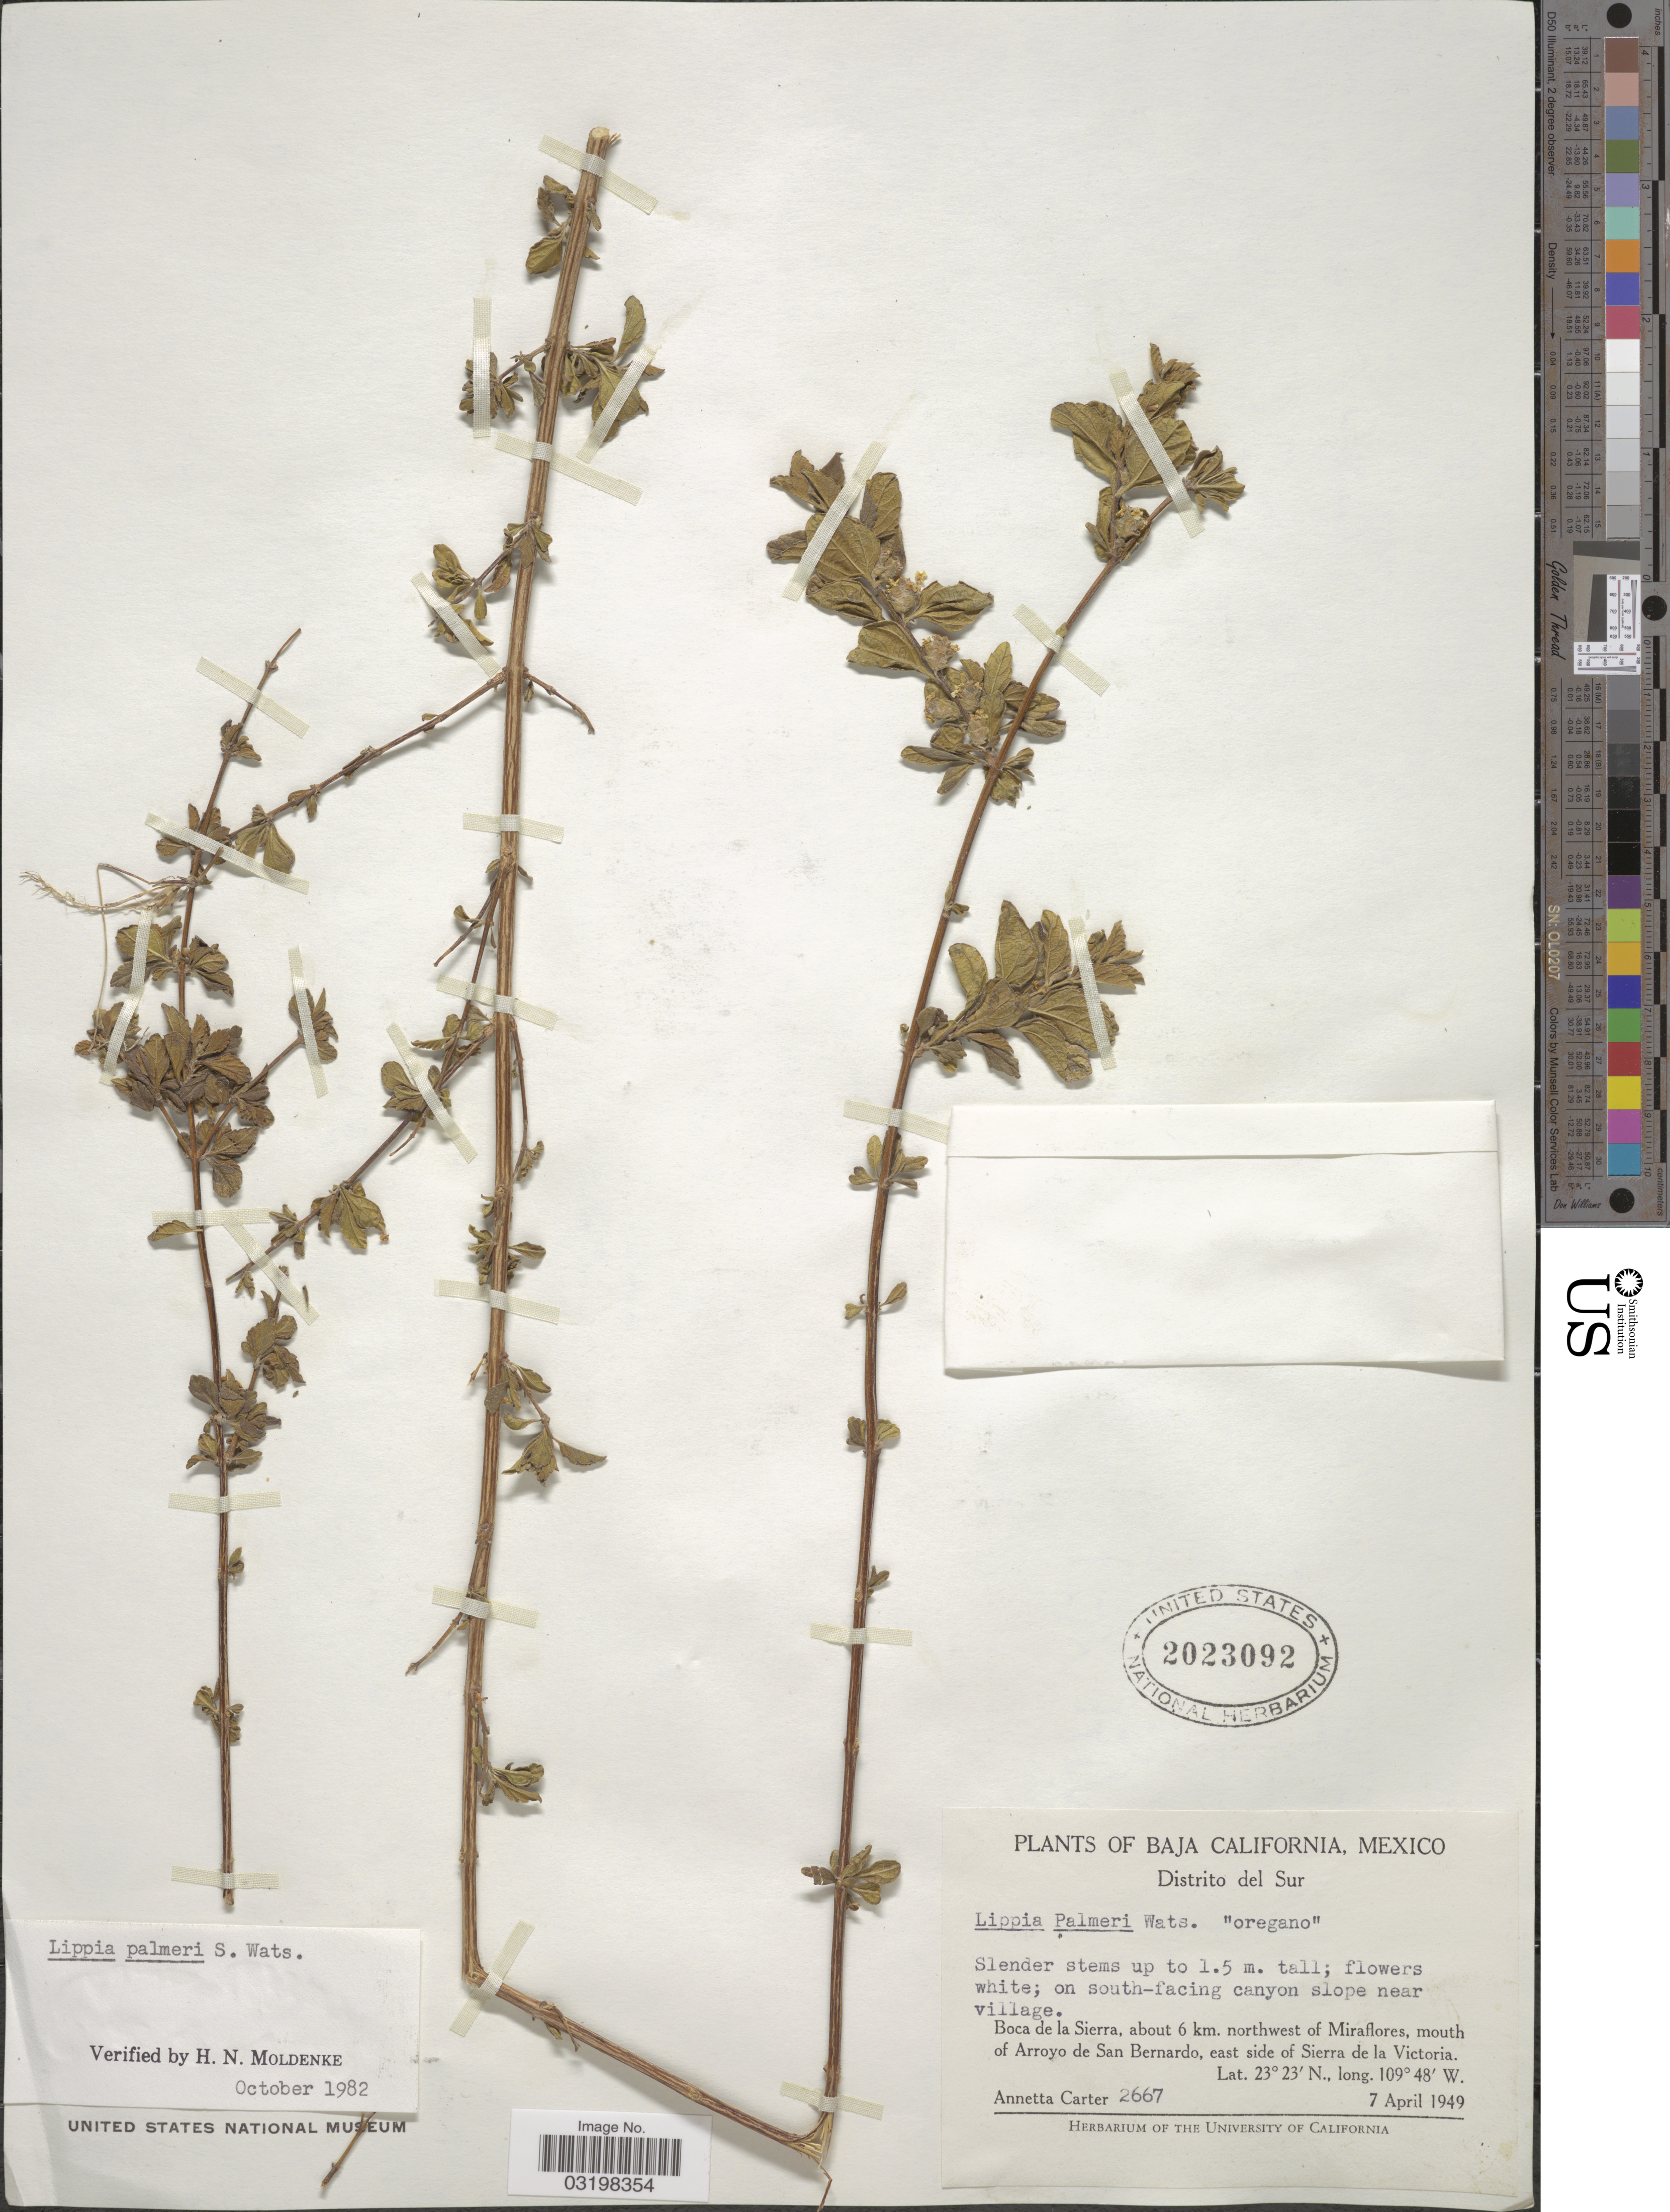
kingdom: Plantae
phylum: Tracheophyta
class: Magnoliopsida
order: Lamiales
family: Verbenaceae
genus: Lippia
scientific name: Lippia palmeri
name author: S. Watson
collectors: A. Carter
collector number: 2667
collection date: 1949-04-07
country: Mexico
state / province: Baja California Sur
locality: Distrito del Sur. Boca de la Sierra, about 6 km. northwest of Miraflores, mouth of Arroyo de San Bernardo, east side of Sierra de la Victoria.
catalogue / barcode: US 2023092